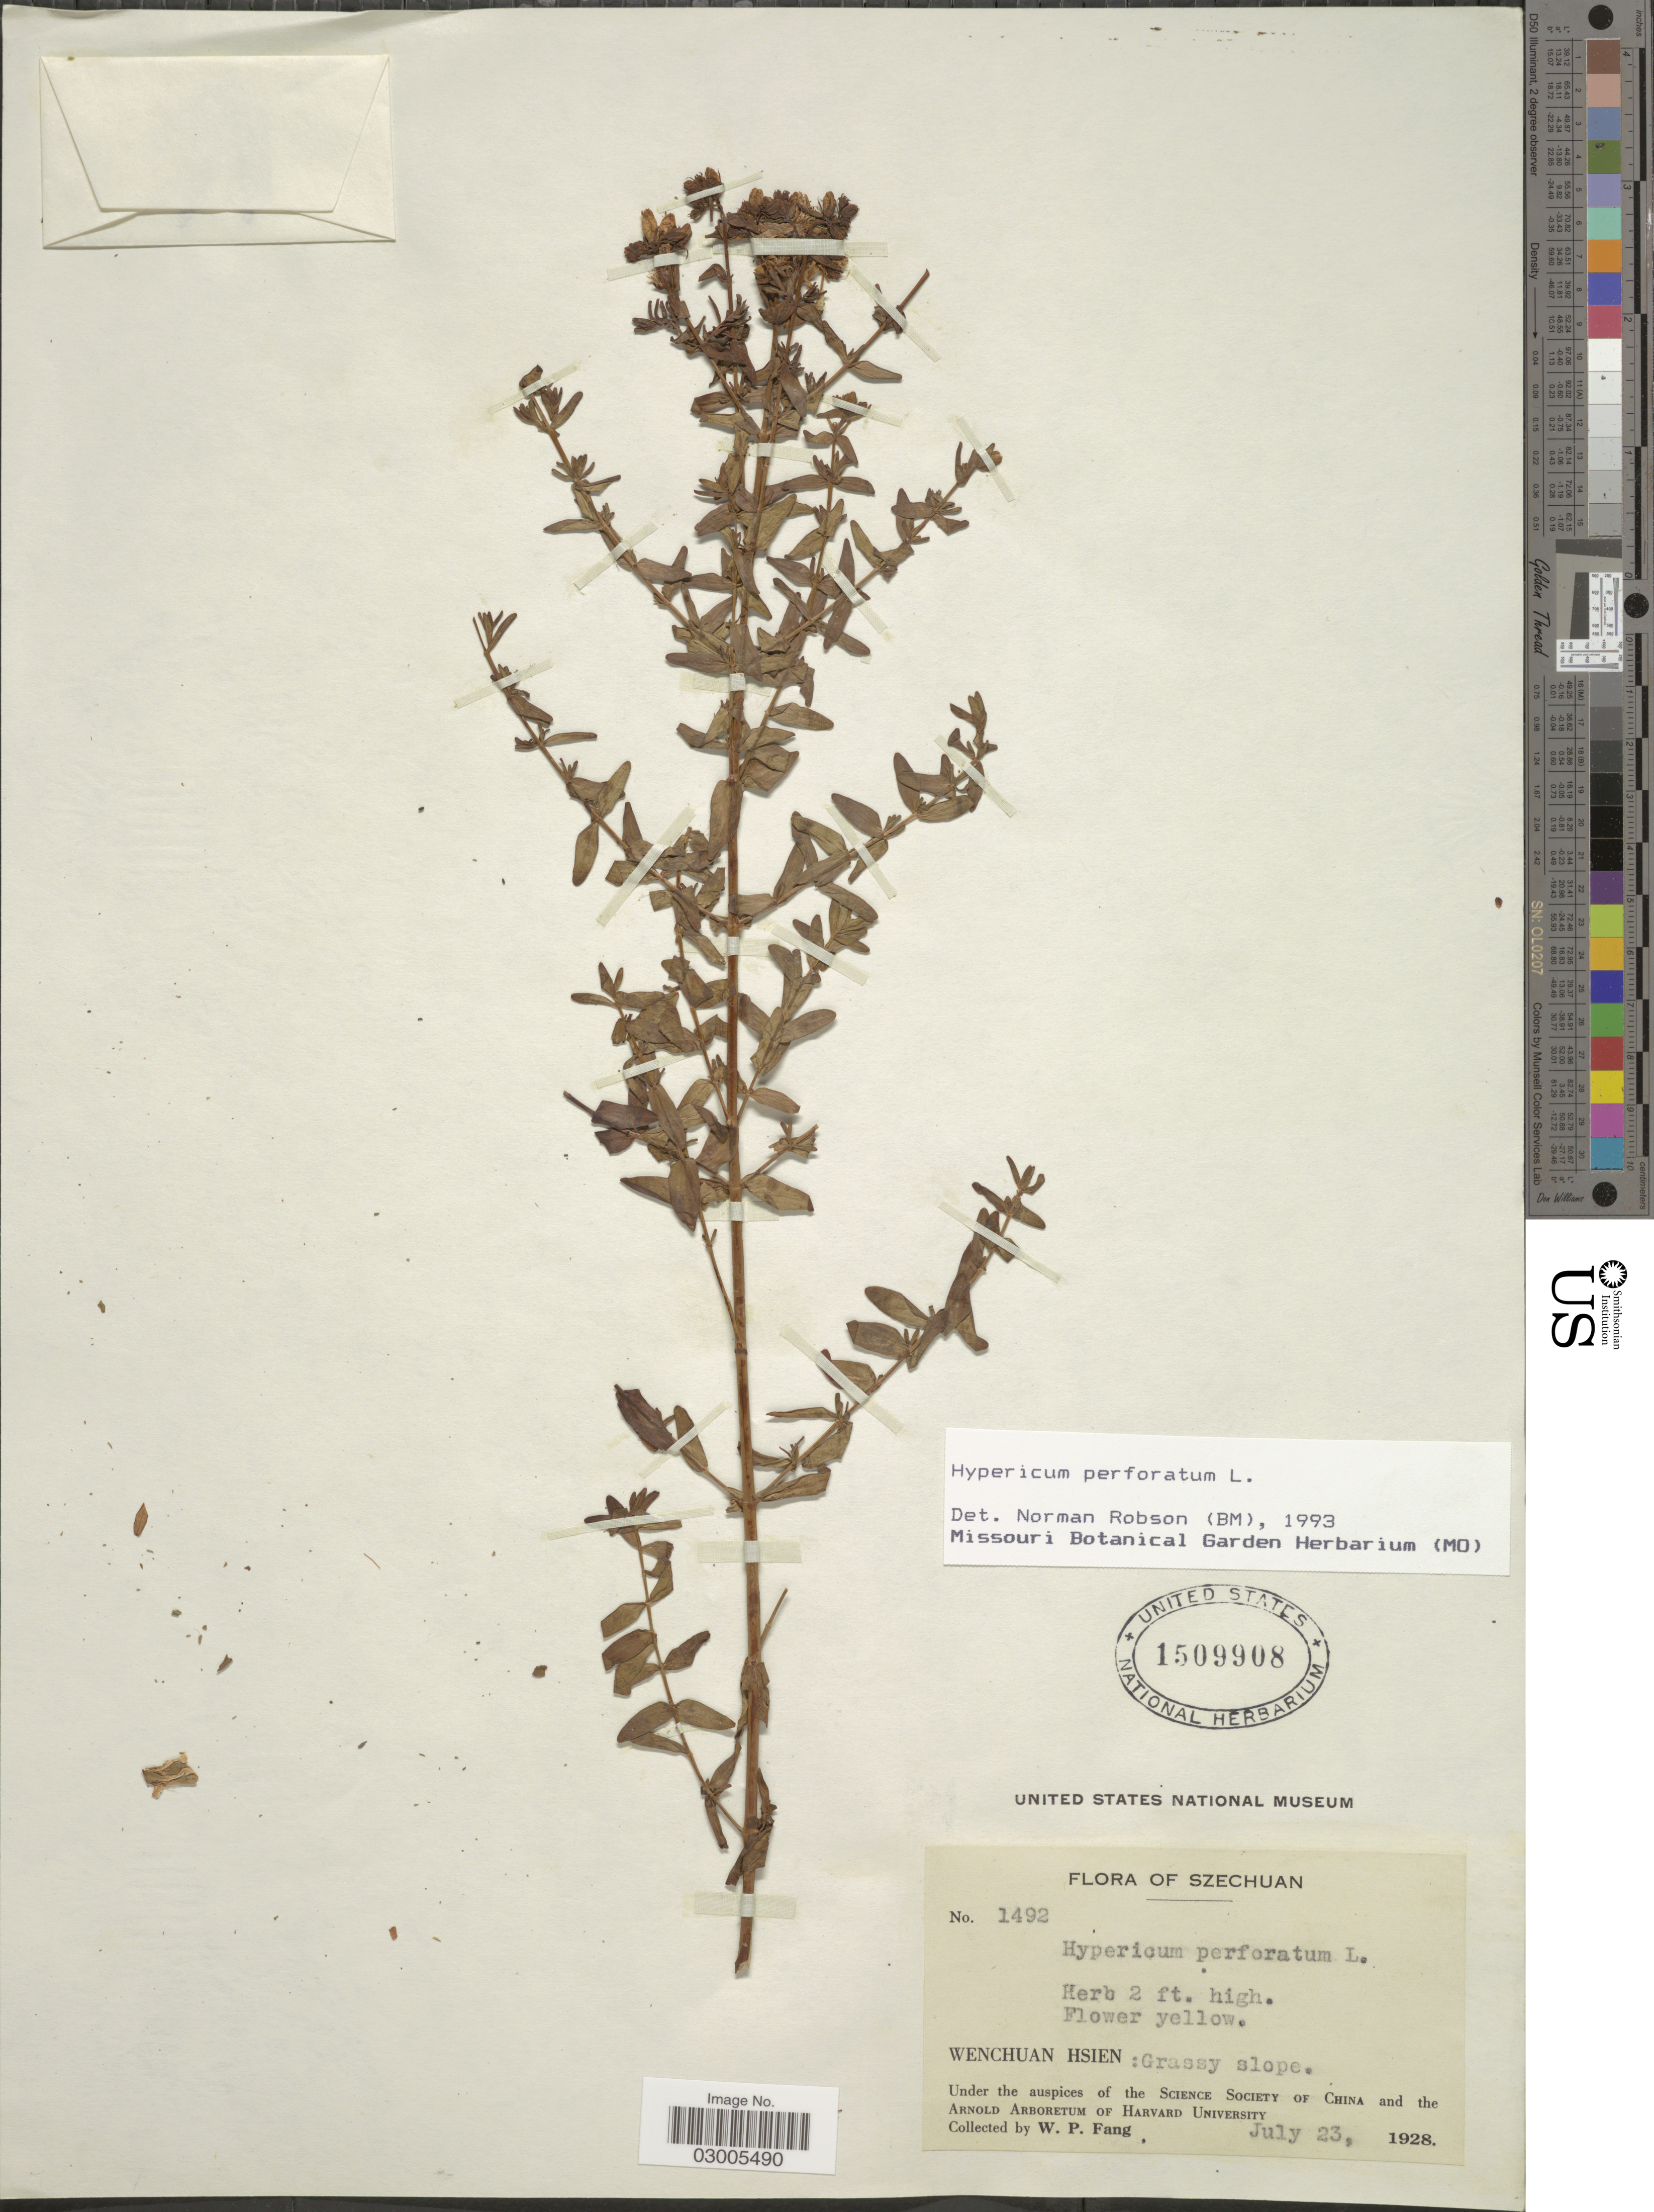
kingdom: Plantae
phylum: Tracheophyta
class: Magnoliopsida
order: Malpighiales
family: Hypericaceae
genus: Hypericum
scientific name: Hypericum perforatum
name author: L.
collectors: W. P. Fang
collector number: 1492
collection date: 1928-07-23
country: China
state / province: Sichuan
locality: Szechuan. Wenchuan Hsien.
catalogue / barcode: US 1509908